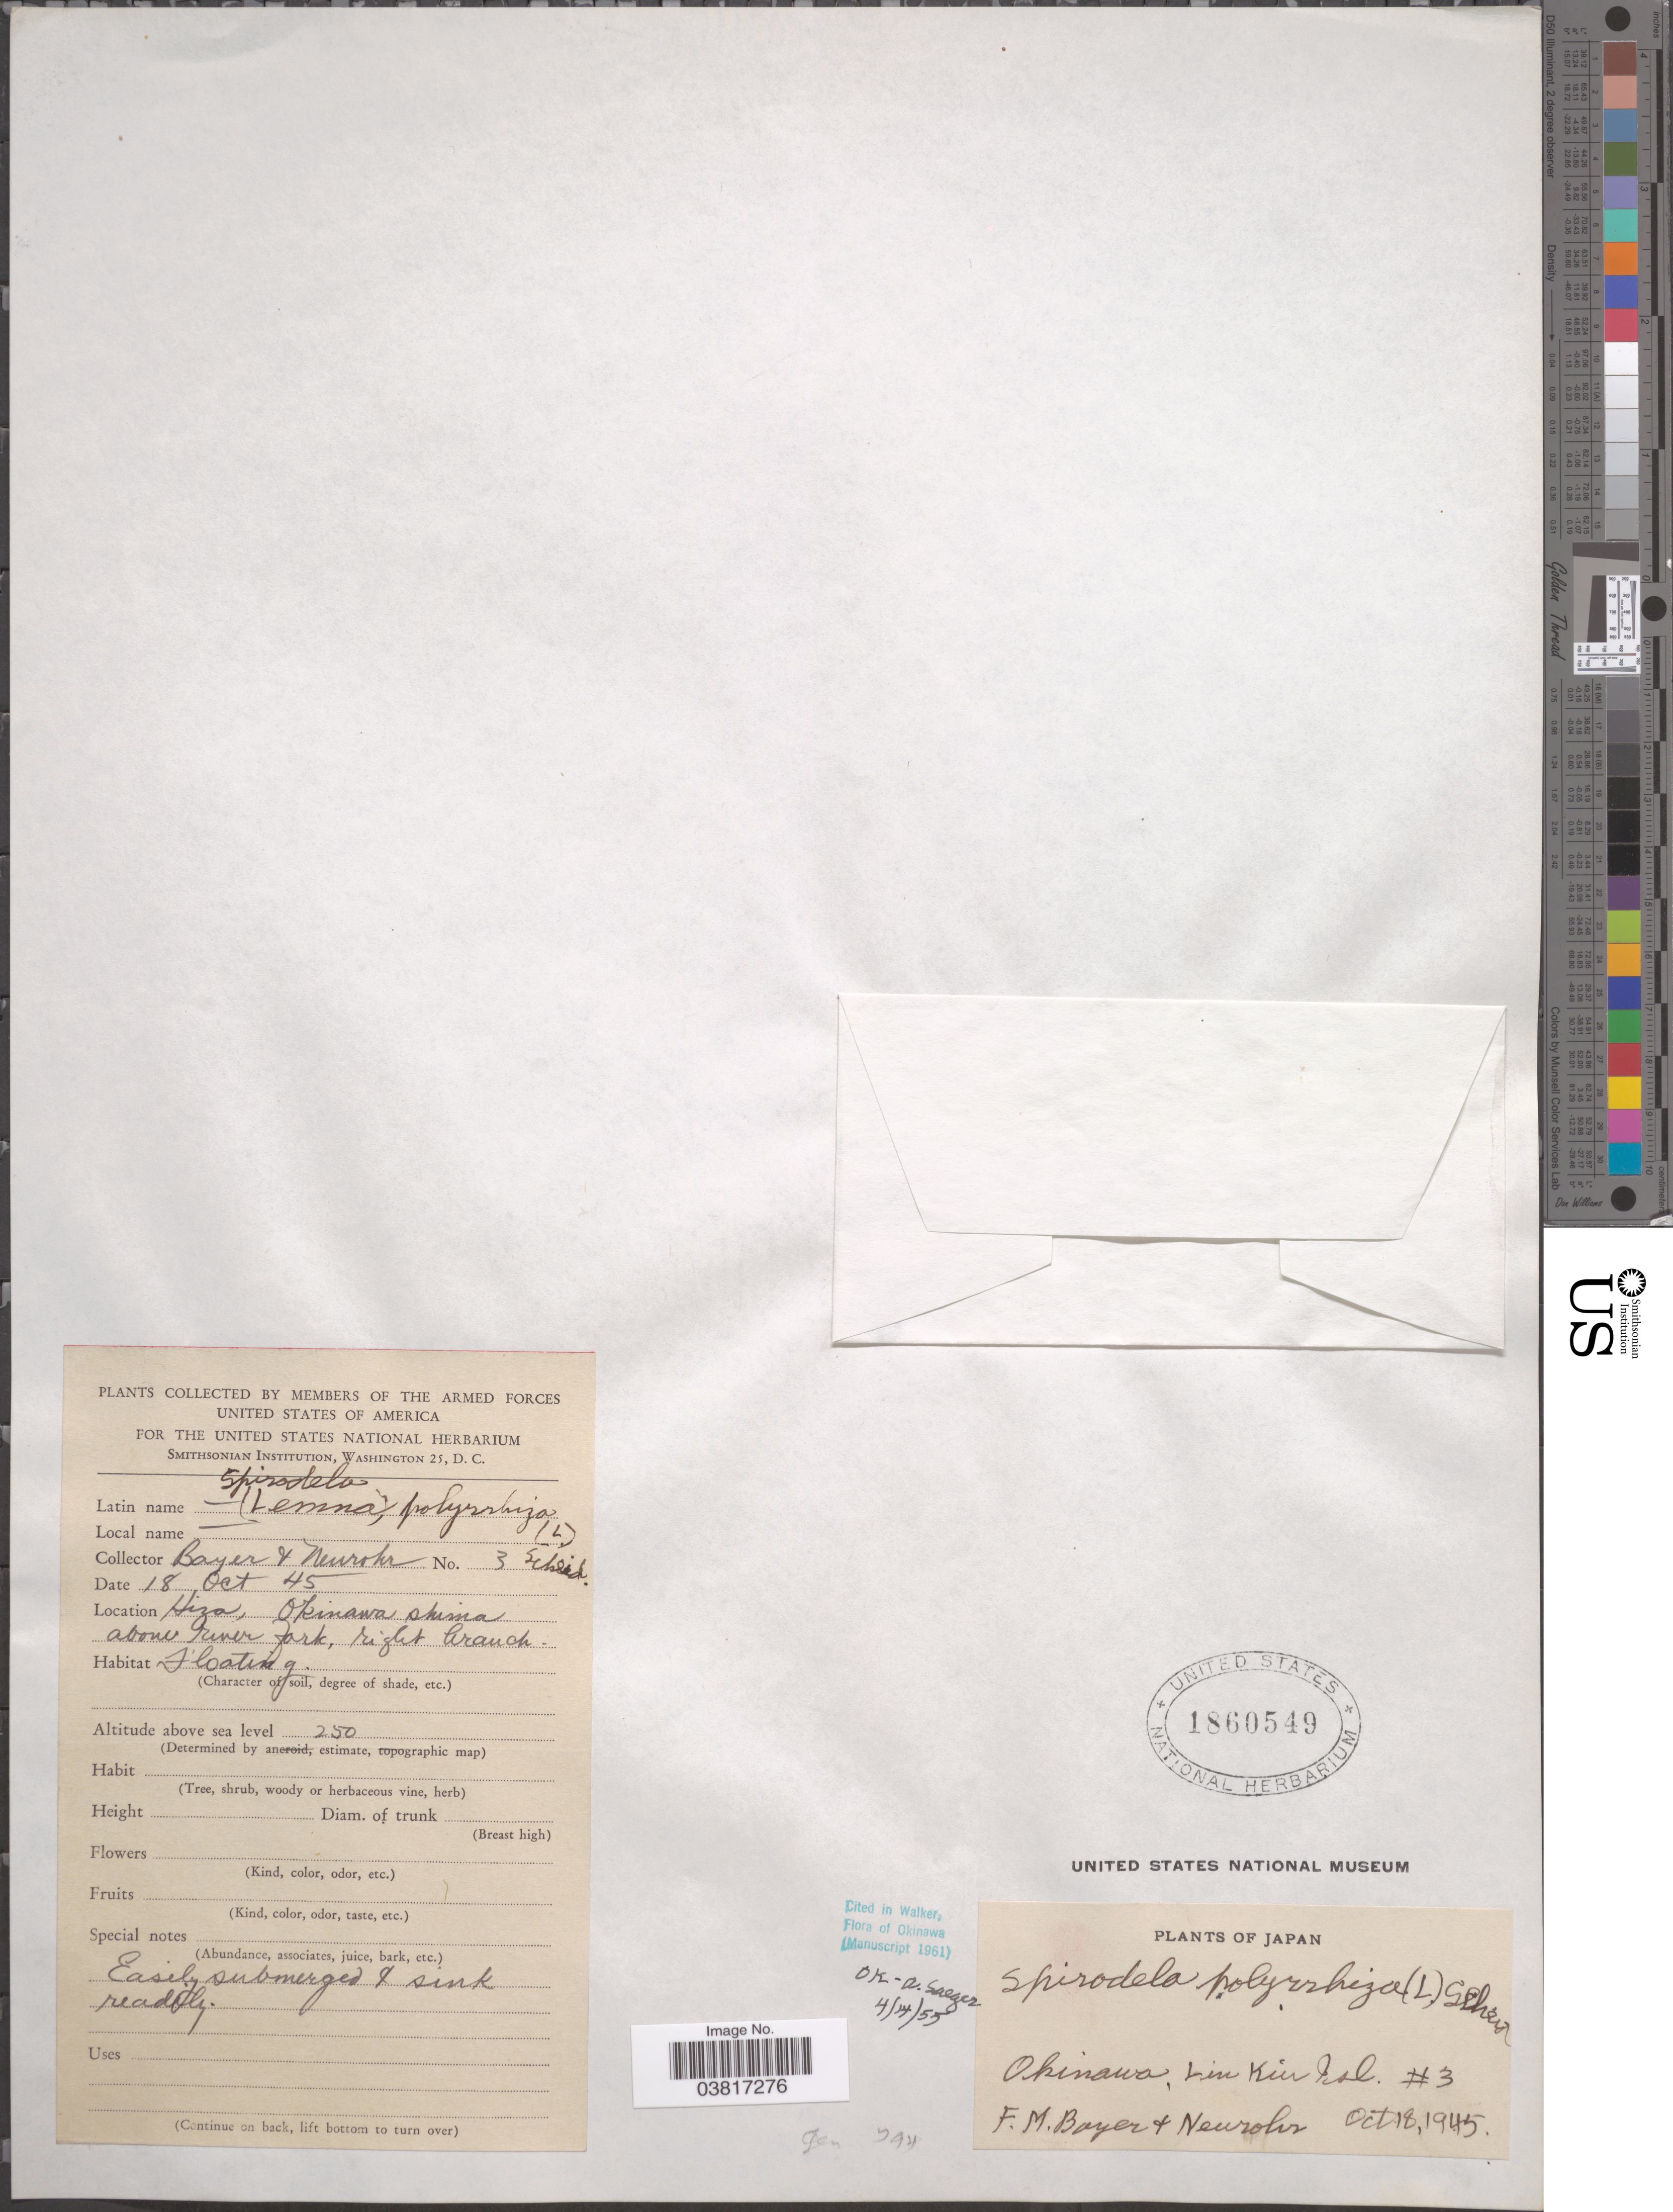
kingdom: Plantae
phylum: Tracheophyta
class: Liliopsida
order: Alismatales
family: Araceae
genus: Spirodela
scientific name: Spirodela polyrrhiza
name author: (L.) Schleid.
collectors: F. Bayer & Neurohr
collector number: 3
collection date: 1945-10-18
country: Japan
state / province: Okinawa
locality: Okinawa, Liu Kiu Isl. Hiza, Okinawa shima above river fork, right branch.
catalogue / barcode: US 1860549